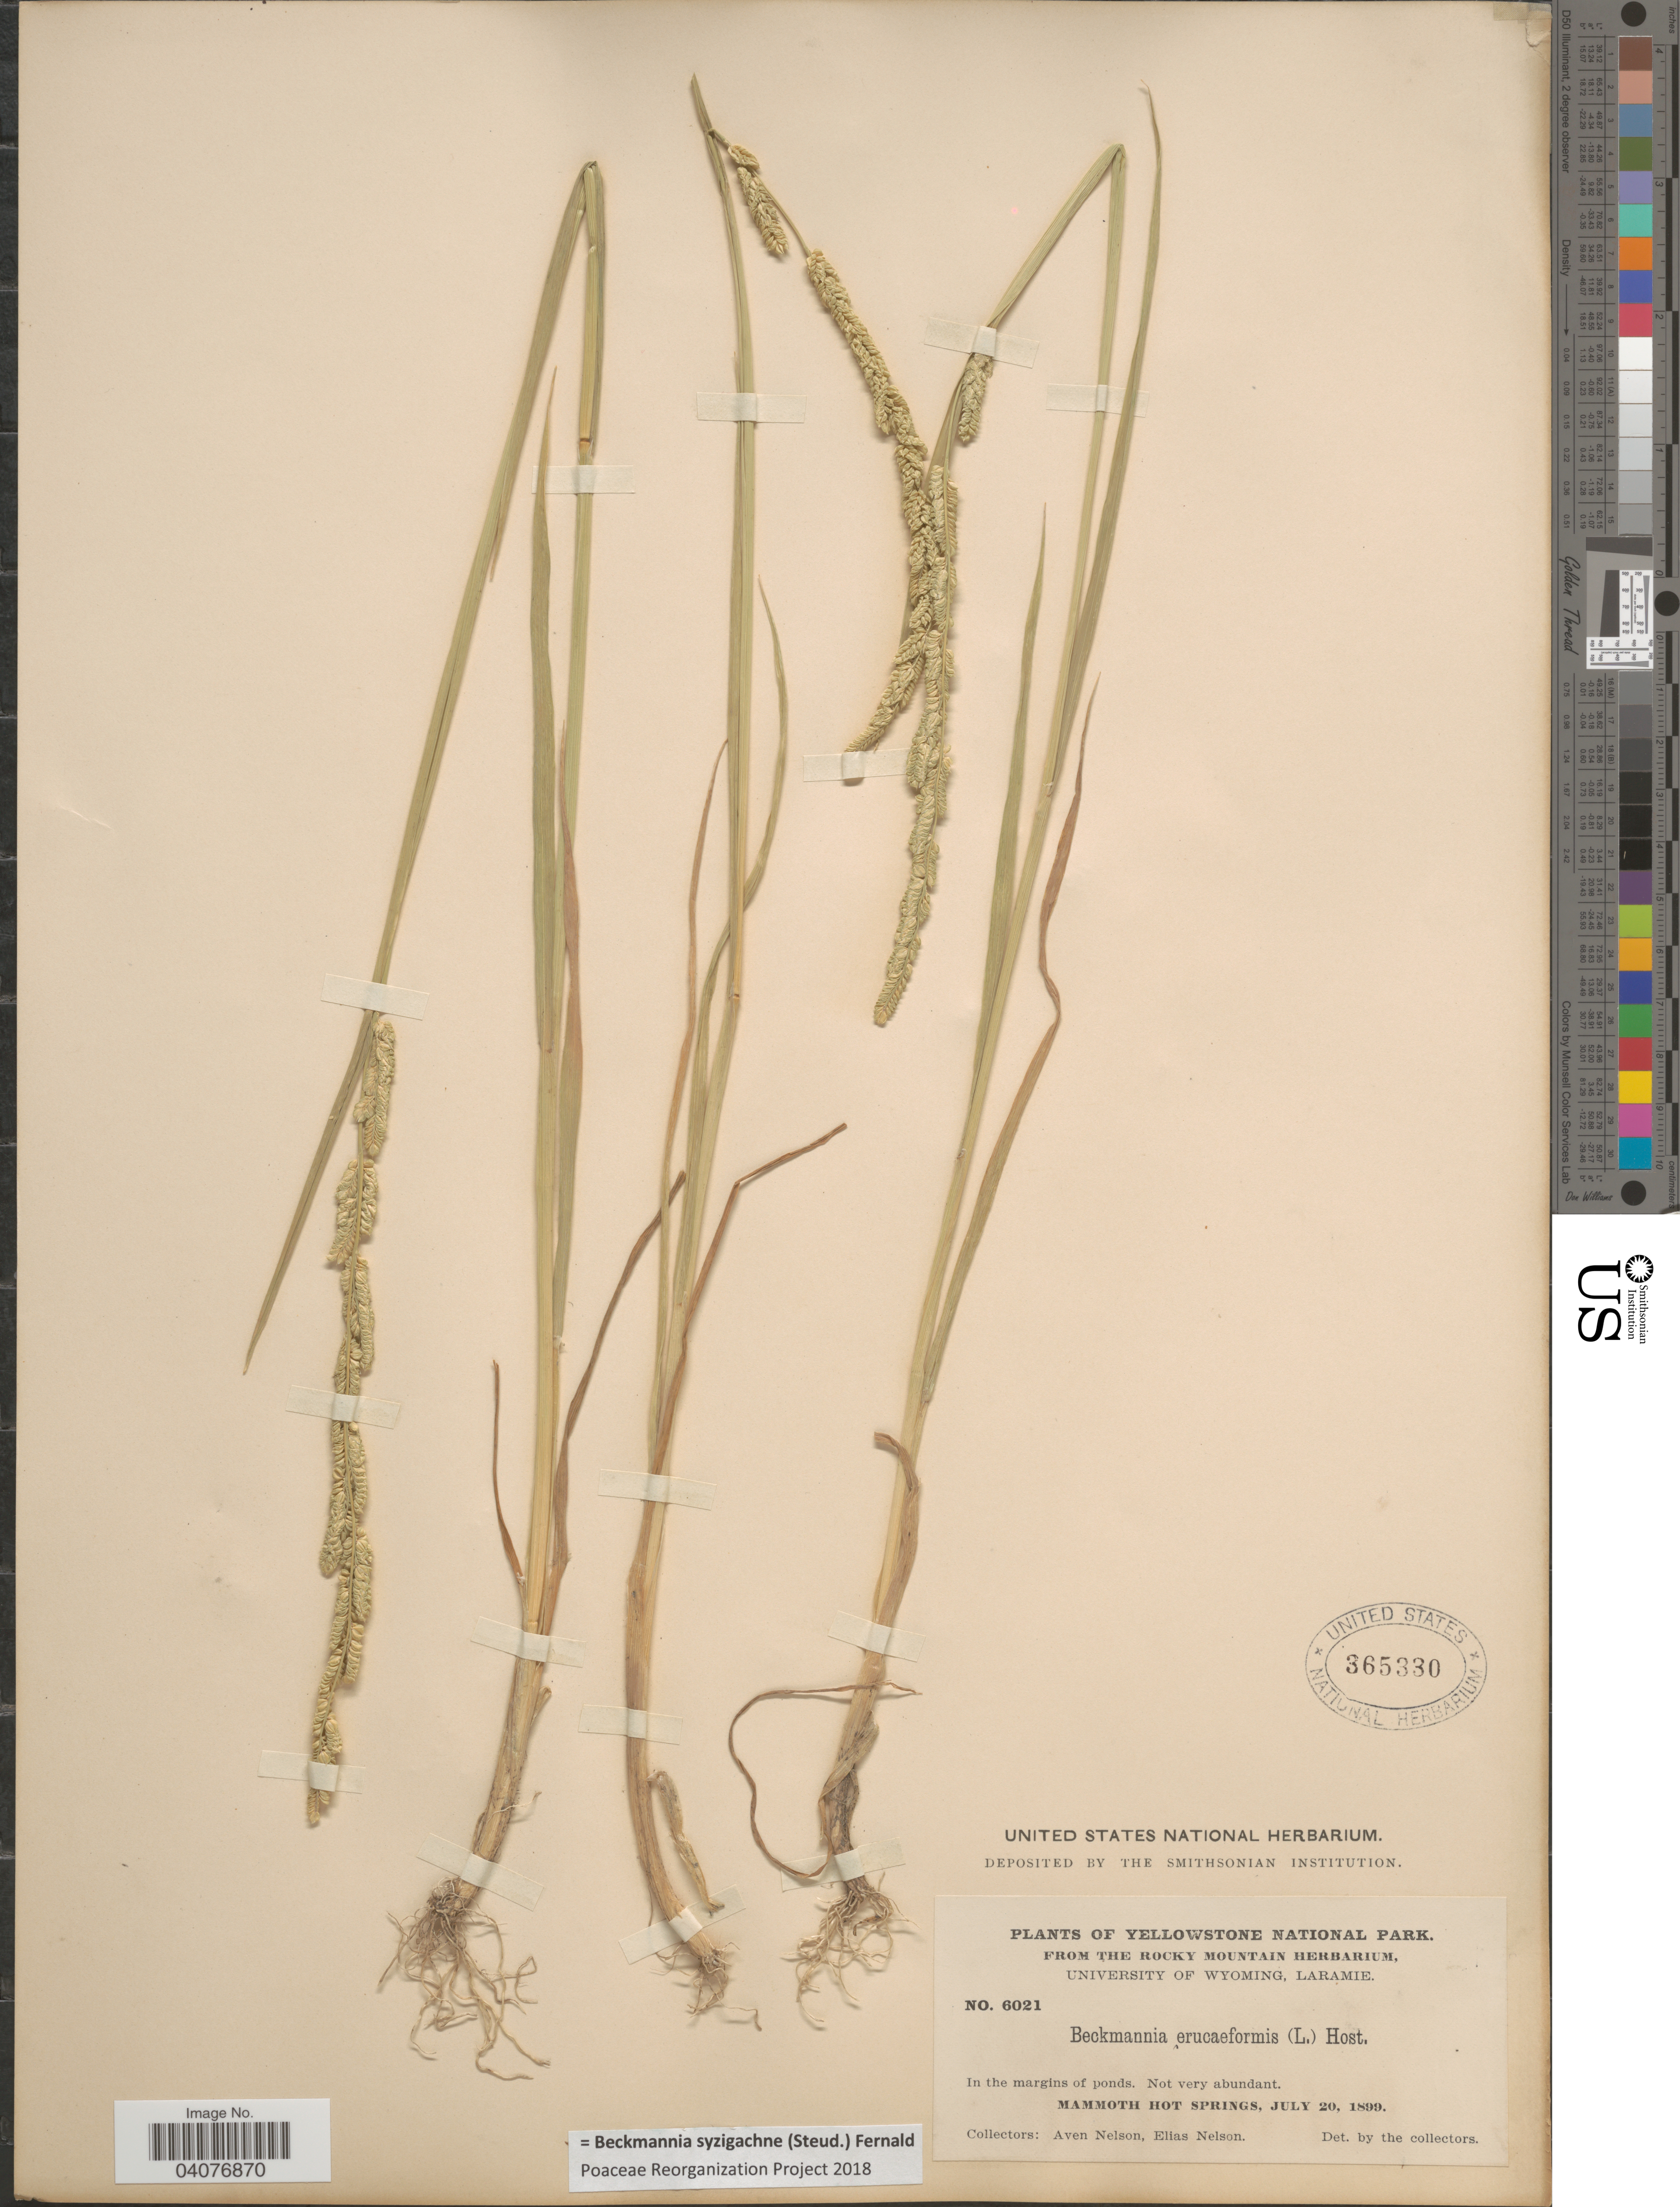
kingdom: Plantae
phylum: Tracheophyta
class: Liliopsida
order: Poales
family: Poaceae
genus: Beckmannia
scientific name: Beckmannia syzigachne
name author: (Steud.) Fernald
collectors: A. Nelson & E. Nelson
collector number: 6021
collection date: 1899-07-20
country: United States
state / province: Wyoming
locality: Yellowstone National Park. In the margins of ponds. Mammoth Hot Springs.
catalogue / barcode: US 365330